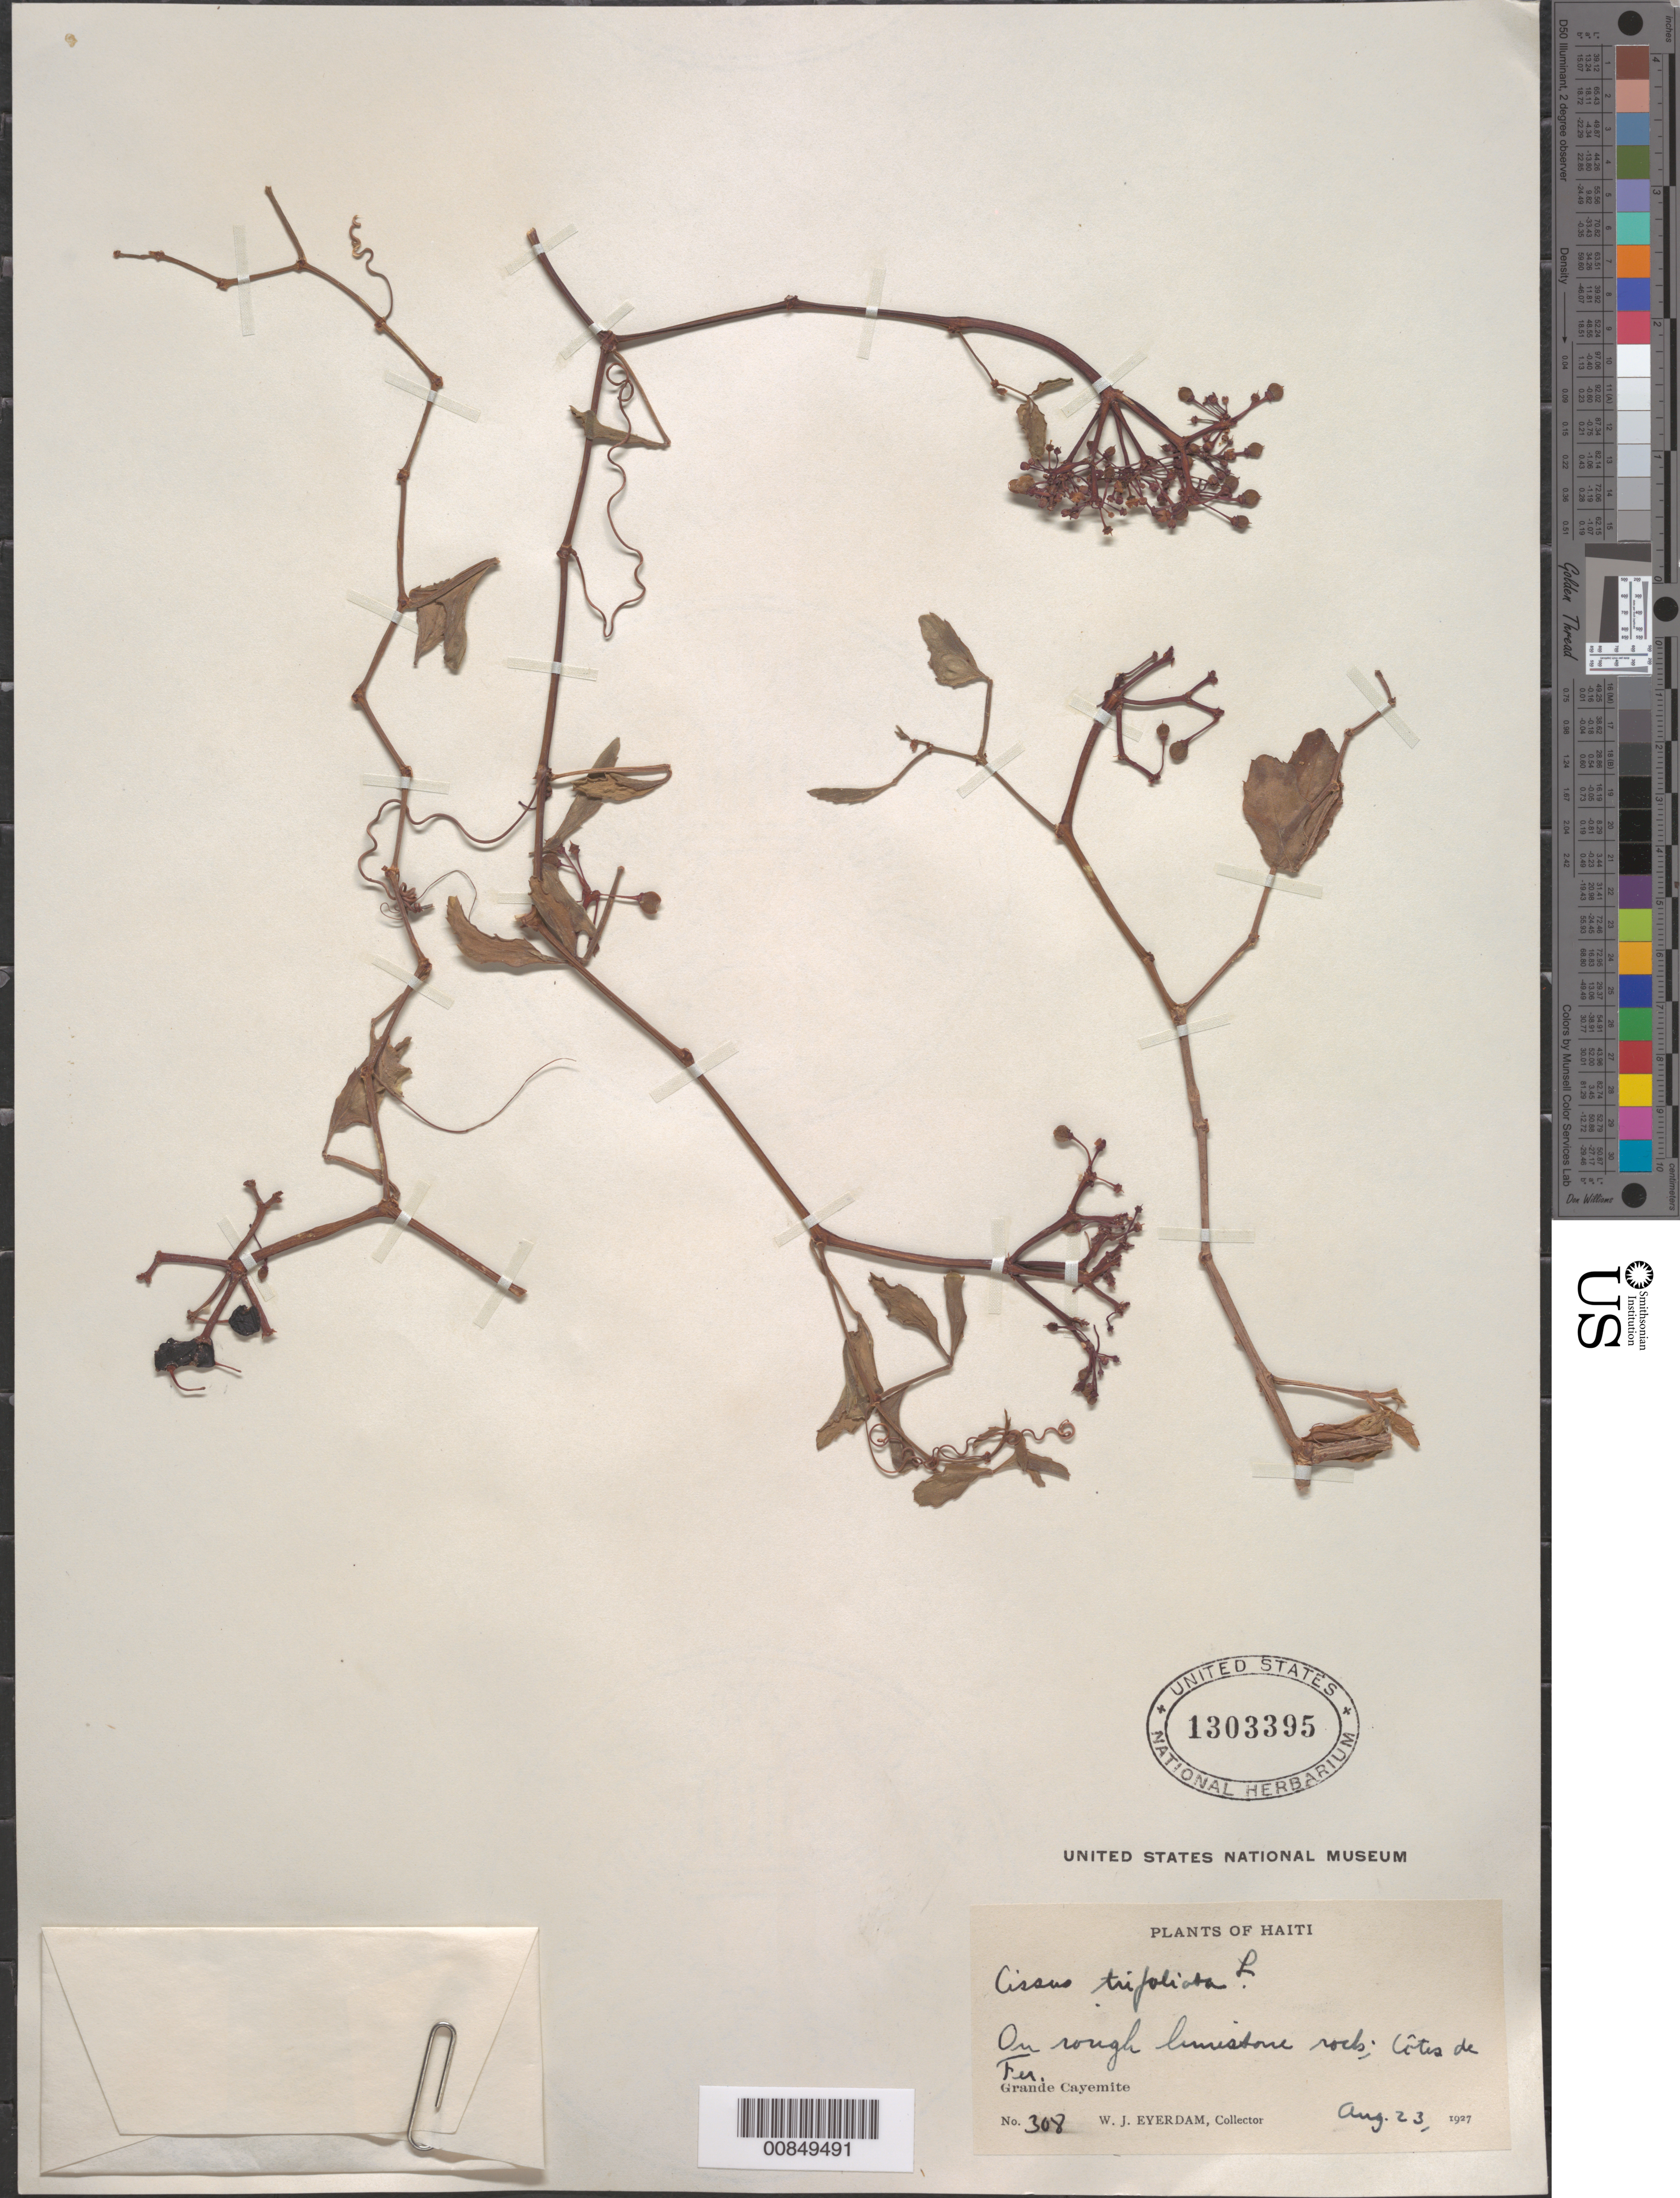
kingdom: Plantae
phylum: Tracheophyta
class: Magnoliopsida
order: Vitales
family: Vitaceae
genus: Cissus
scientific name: Cissus trifoliata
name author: (L.) L.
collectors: W. Everdam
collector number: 308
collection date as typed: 23 Aug 1927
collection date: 1927-08-23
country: Haiti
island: Grande Cayemite I.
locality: Côtes de Fer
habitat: On rough limestone rocks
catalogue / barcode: US 1303395